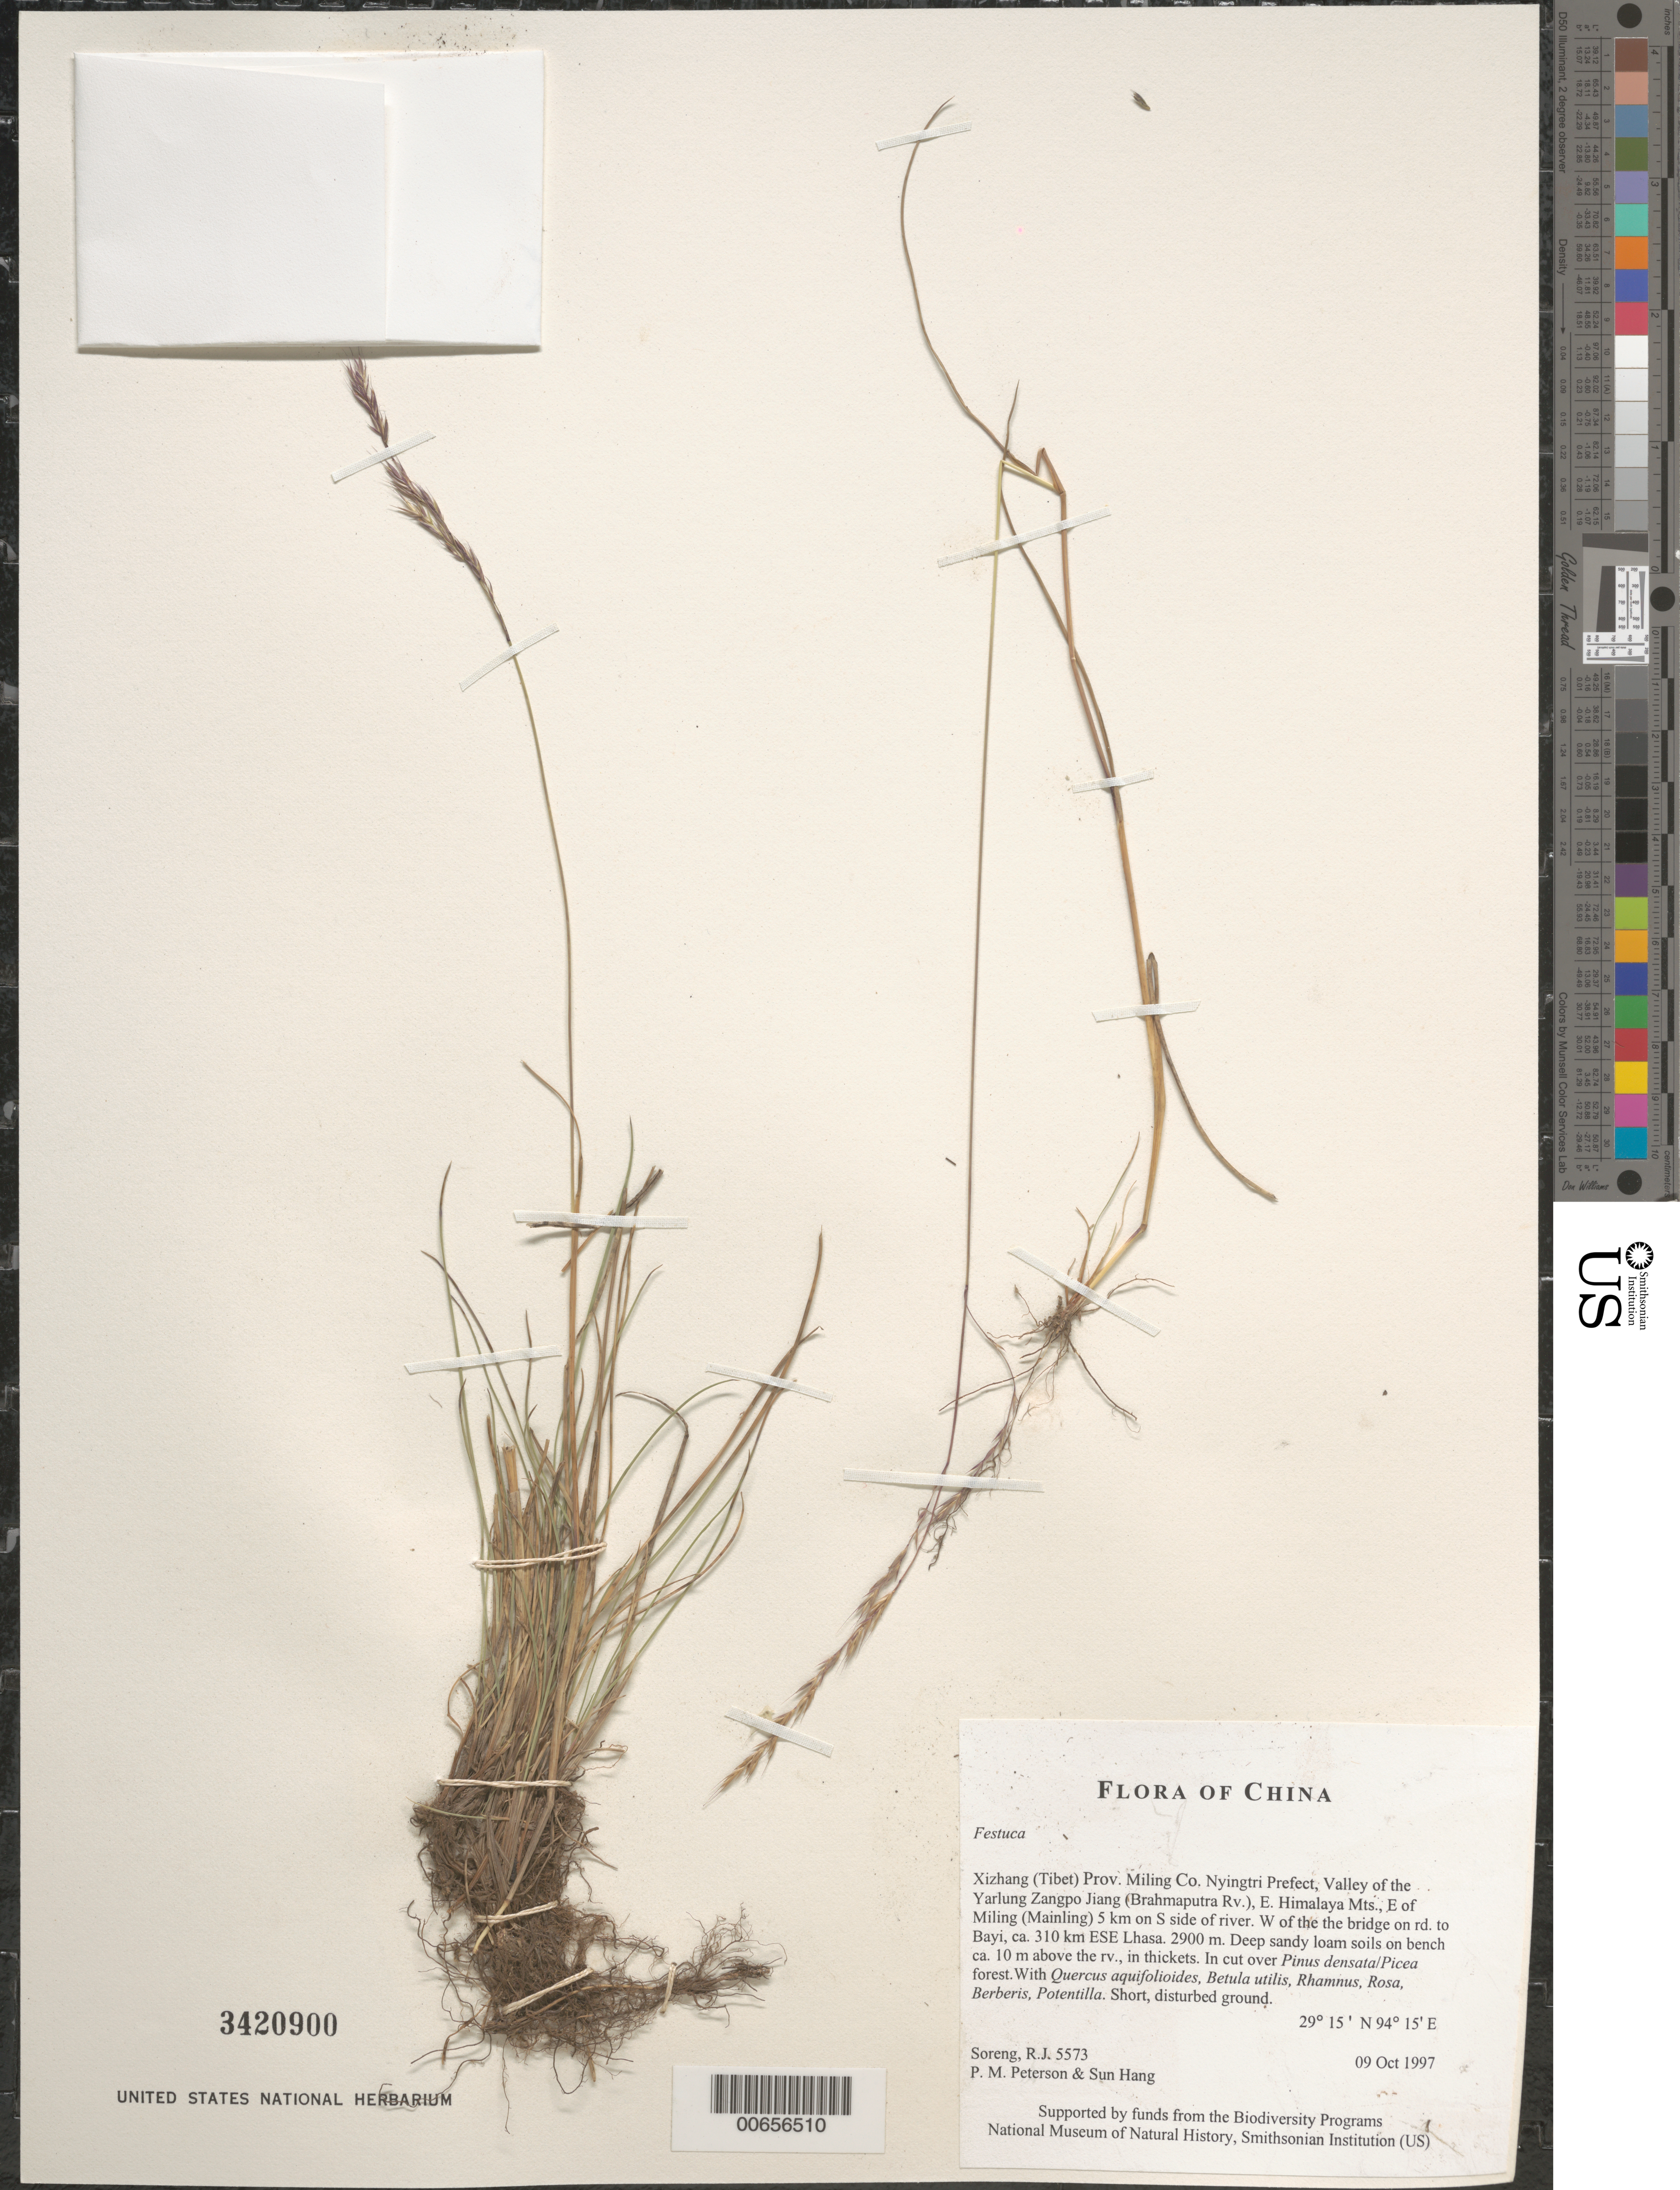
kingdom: Plantae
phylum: Tracheophyta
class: Liliopsida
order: Poales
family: Poaceae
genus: Festuca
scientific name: Festuca sp.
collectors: R. J. Soreng, P. M. Peterson & Sun Hang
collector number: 5573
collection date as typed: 09 Oct 1997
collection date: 1997-10-09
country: China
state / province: Xizang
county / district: Miling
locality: Nyingtri Prefect, Valley of the Yarlung Zangpo Jiang (Brahmaputra Rv.), E. Himalaya Mts., E of Miling (Mainling) 5 km on S side of river. W of the the bridge on rd. to Bayi, ca. 310 km ESE Lhasa.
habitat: Deep sandy loam soils on bench ca. 10 m above the rv., in thickets. In cut over Pinus densata/Picea forest.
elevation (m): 2900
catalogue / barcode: US 3420900